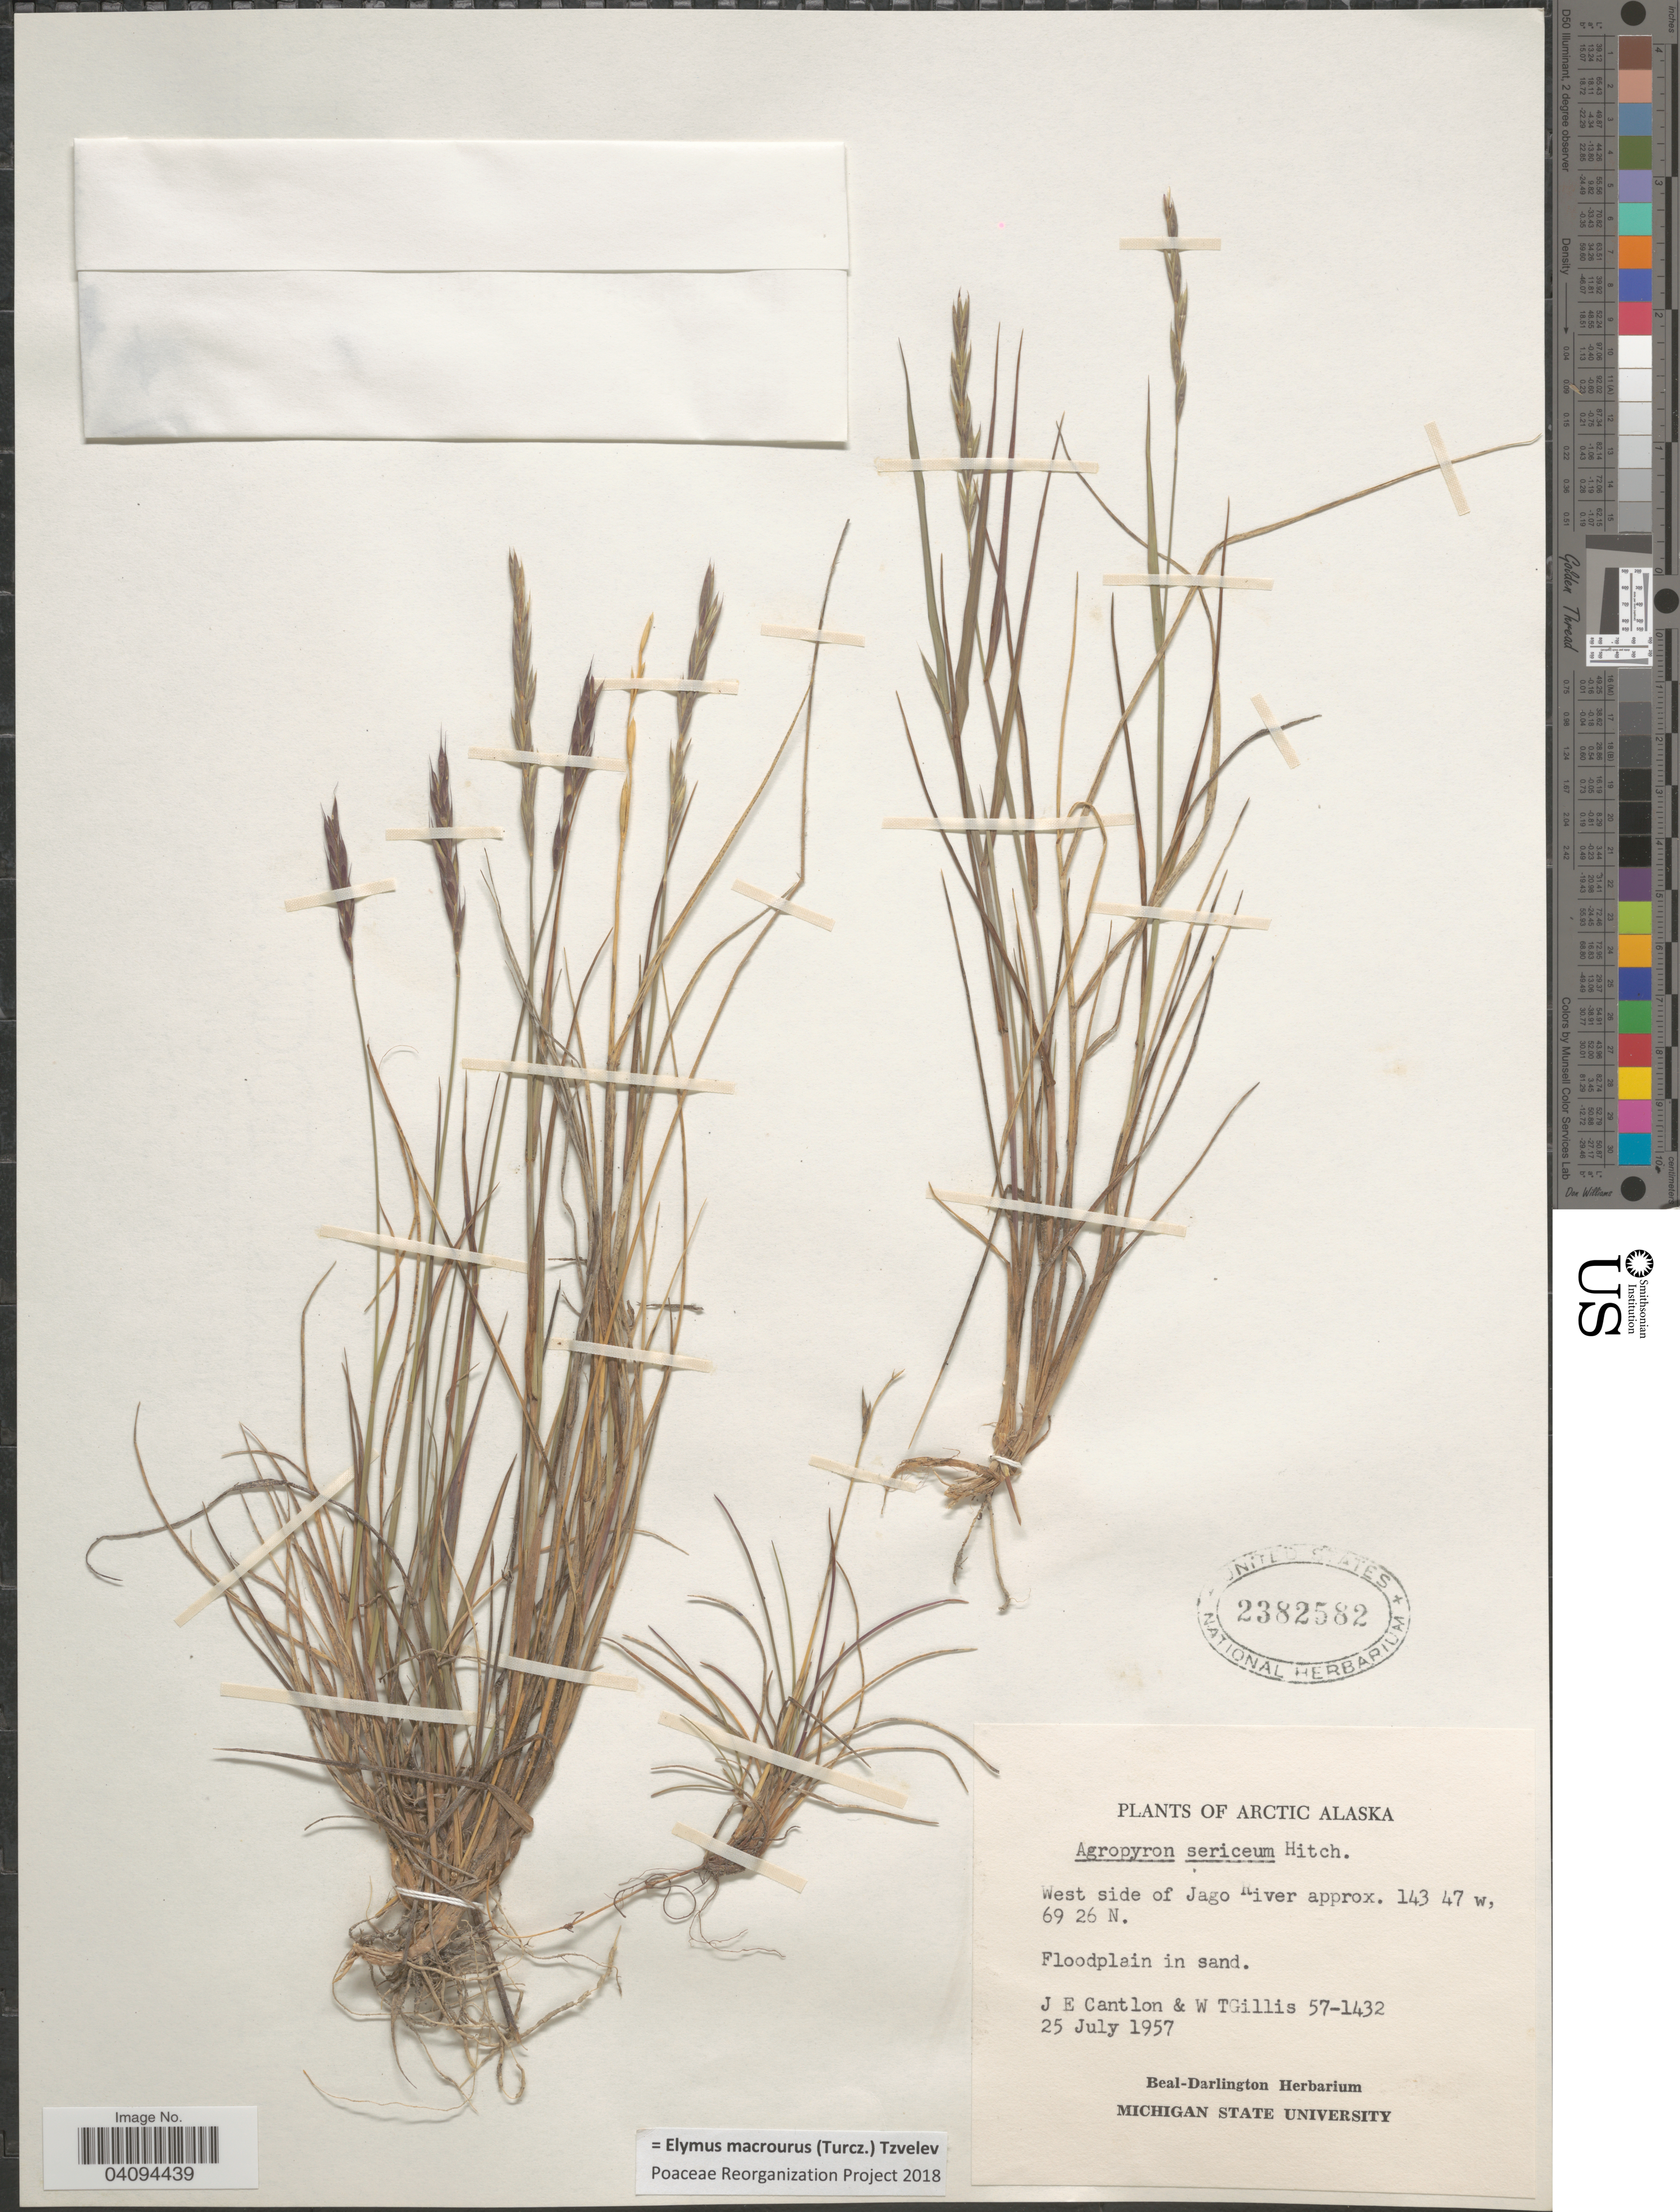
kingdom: Plantae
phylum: Tracheophyta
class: Liliopsida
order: Poales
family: Poaceae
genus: Elymus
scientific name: Elymus macrourus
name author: (Turcz. ex Steud.) Tzvelev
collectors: J. Cantlon & W. T. Gillis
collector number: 57-1432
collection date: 1957-07-25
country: United States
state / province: Alaska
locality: Arctic Alaska. West side of Jago River.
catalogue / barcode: US 2382582